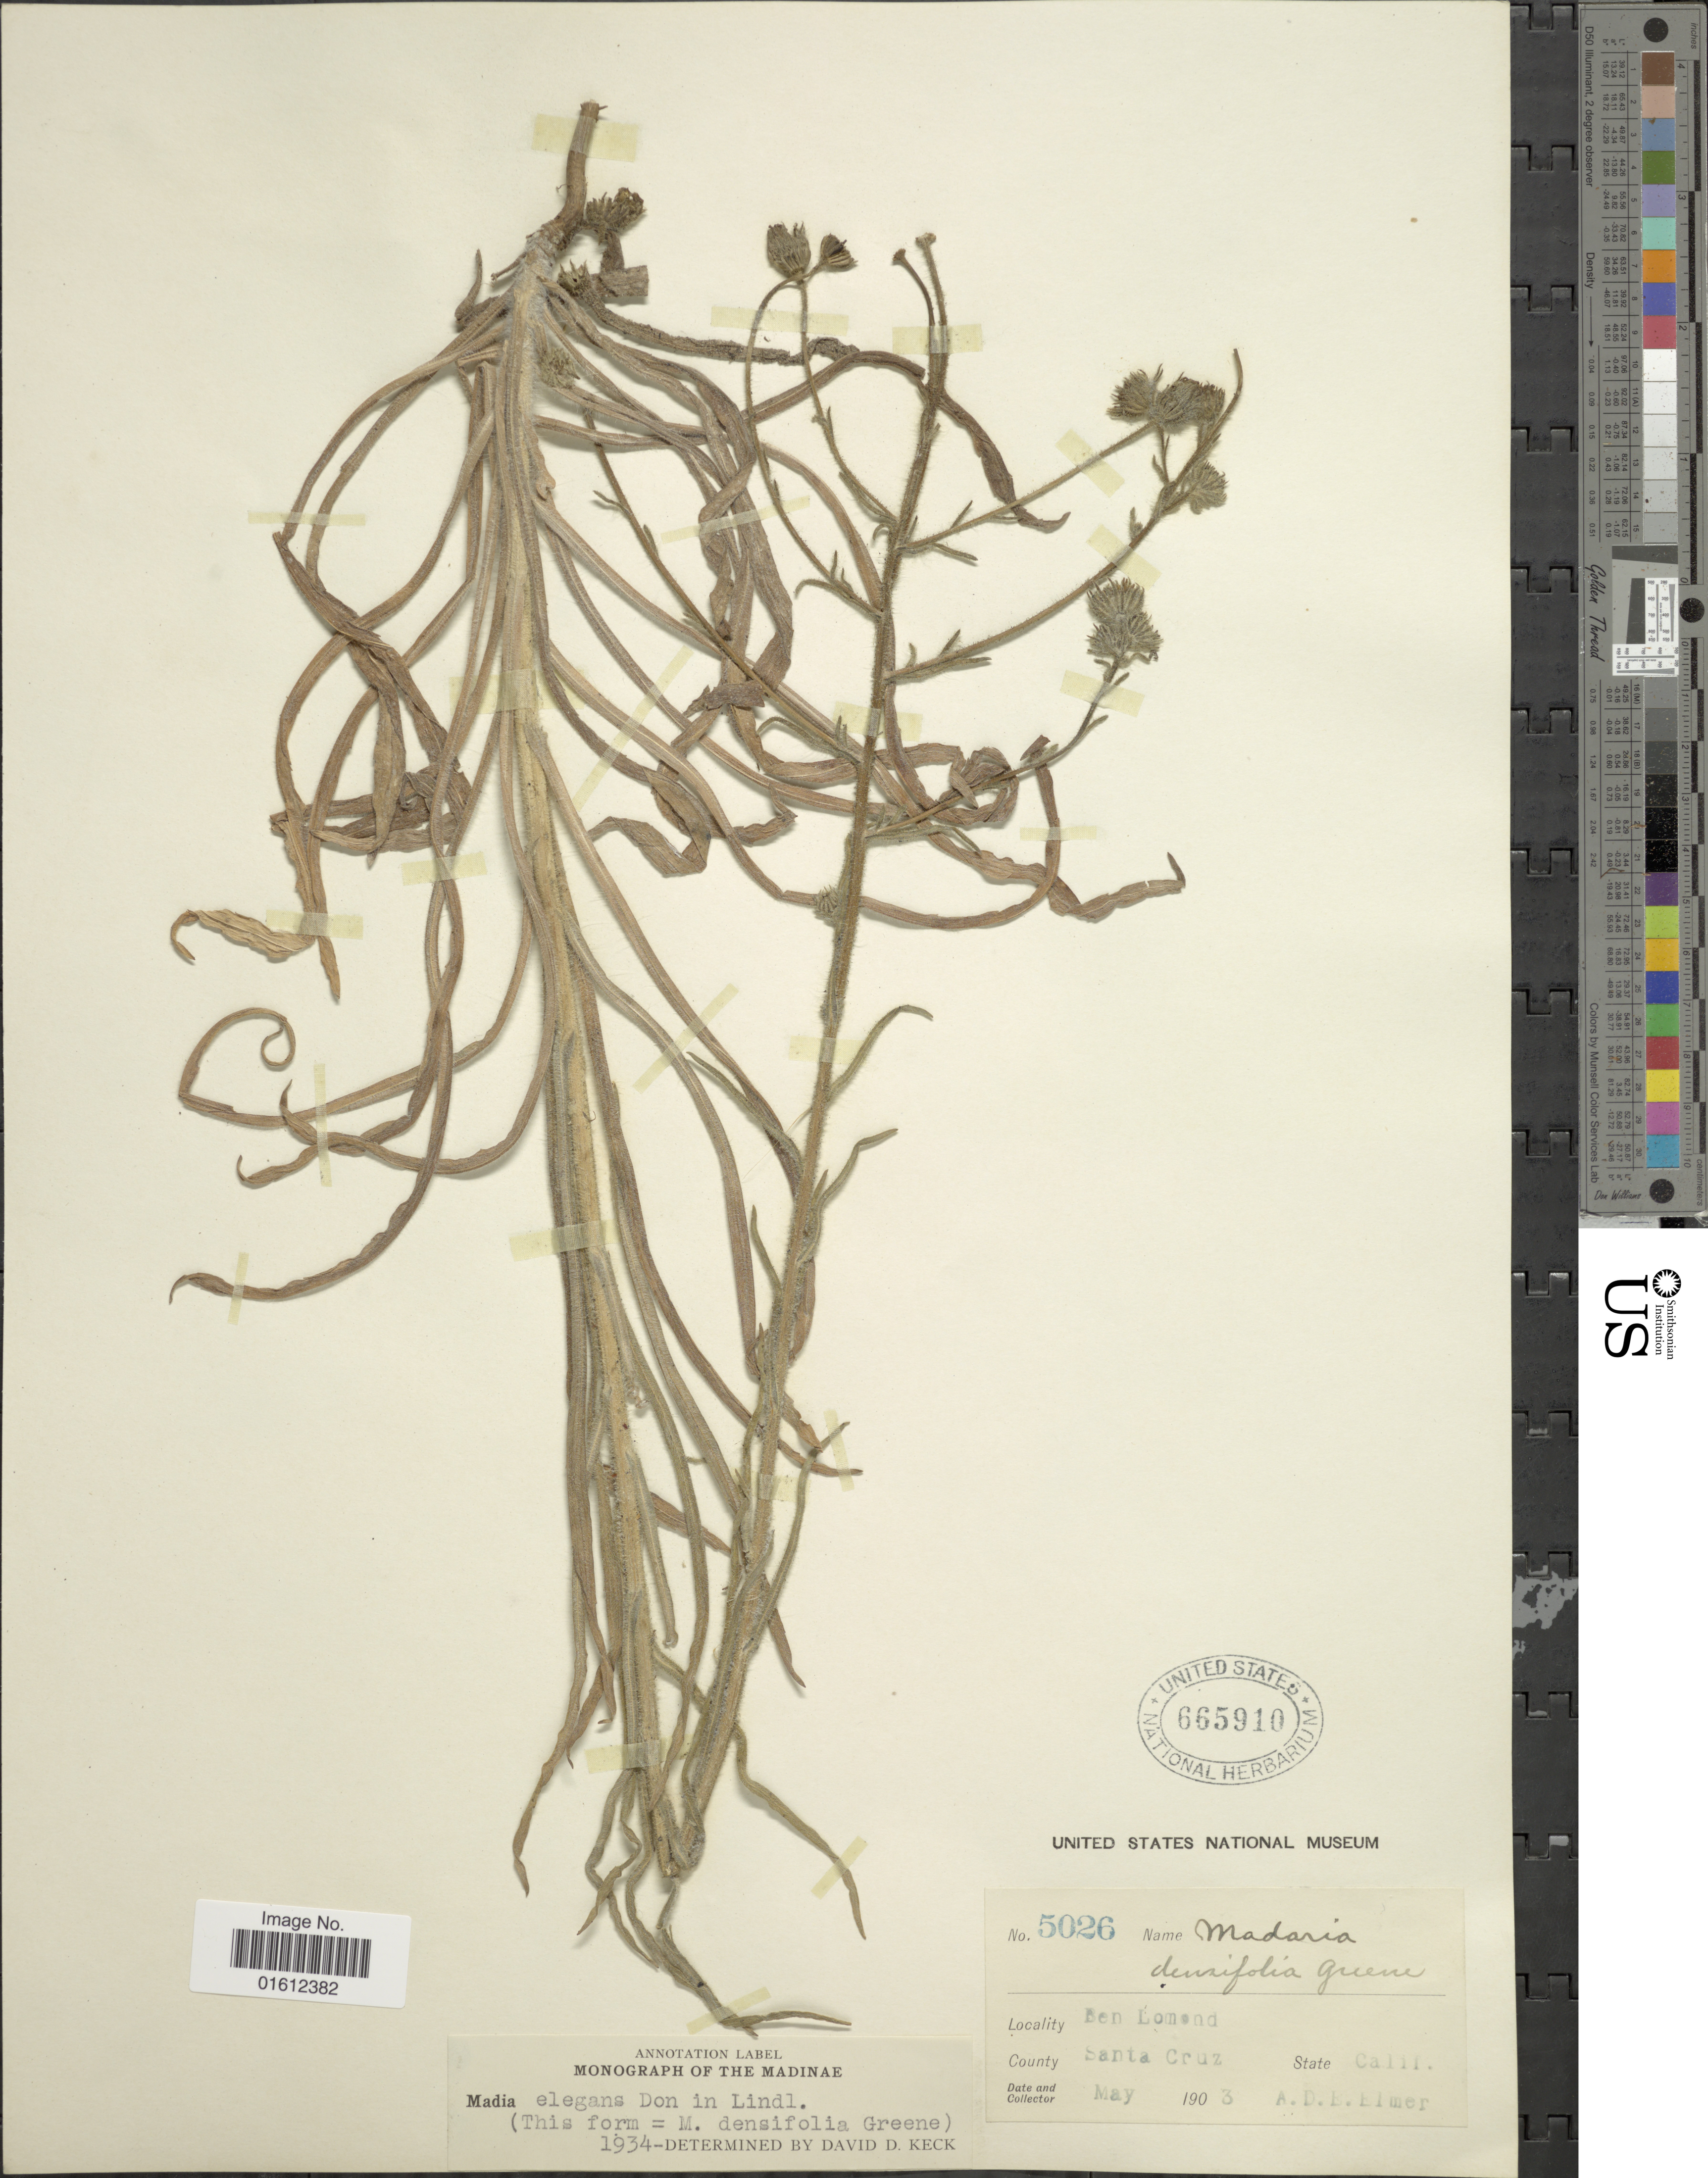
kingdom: Plantae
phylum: Tracheophyta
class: Magnoliopsida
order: Asterales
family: Asteraceae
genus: Madia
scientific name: Madia elegans subsp. densifolia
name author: (Greene) D.D. Keck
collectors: A. D. E. Elmer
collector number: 5026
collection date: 1903-05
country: United States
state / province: California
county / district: Santa Cruz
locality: Ben Lomond. County Santa Cruz.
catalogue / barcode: US 665910